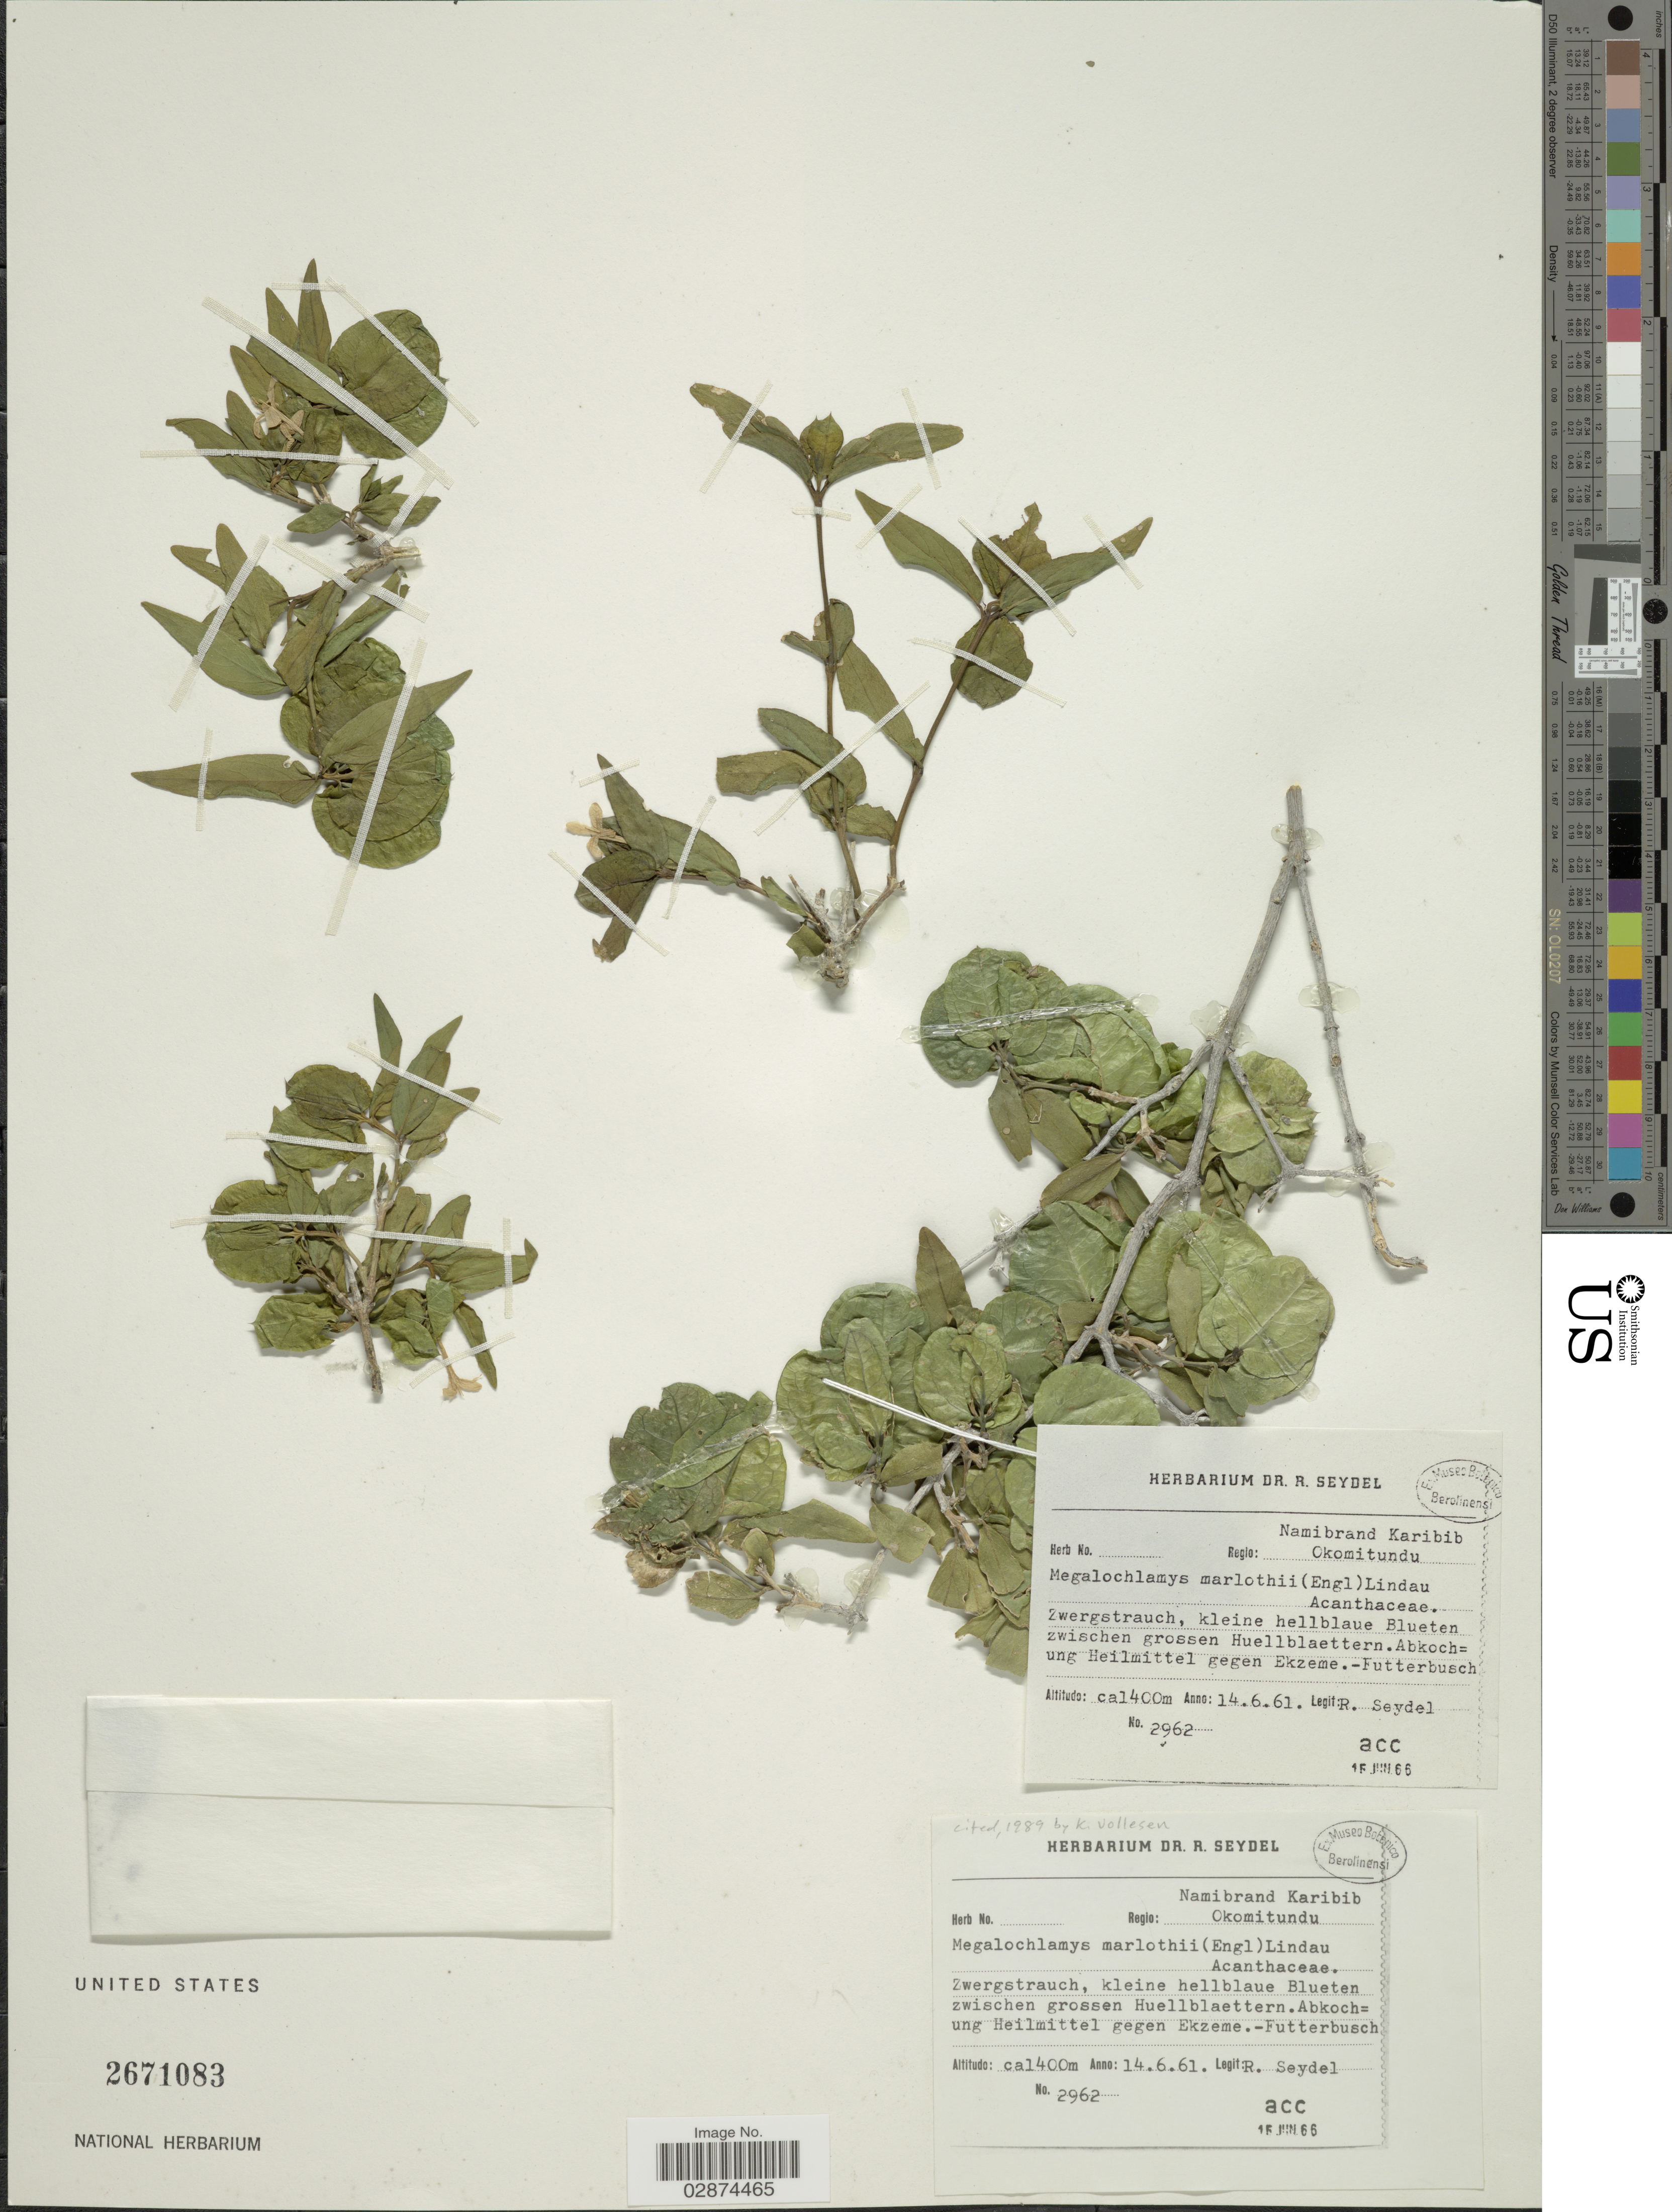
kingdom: Plantae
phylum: Tracheophyta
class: Magnoliopsida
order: Lamiales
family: Acanthaceae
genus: Megalochlamys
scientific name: Megalochlamys marlothii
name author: (Engl.) Lindau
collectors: R. Seydel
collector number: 2962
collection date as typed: Transcribed d/m/y: 14/6/61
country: Namibia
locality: Regio: Namibrand Karibib Okomitundu.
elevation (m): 1400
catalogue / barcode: US 2671083